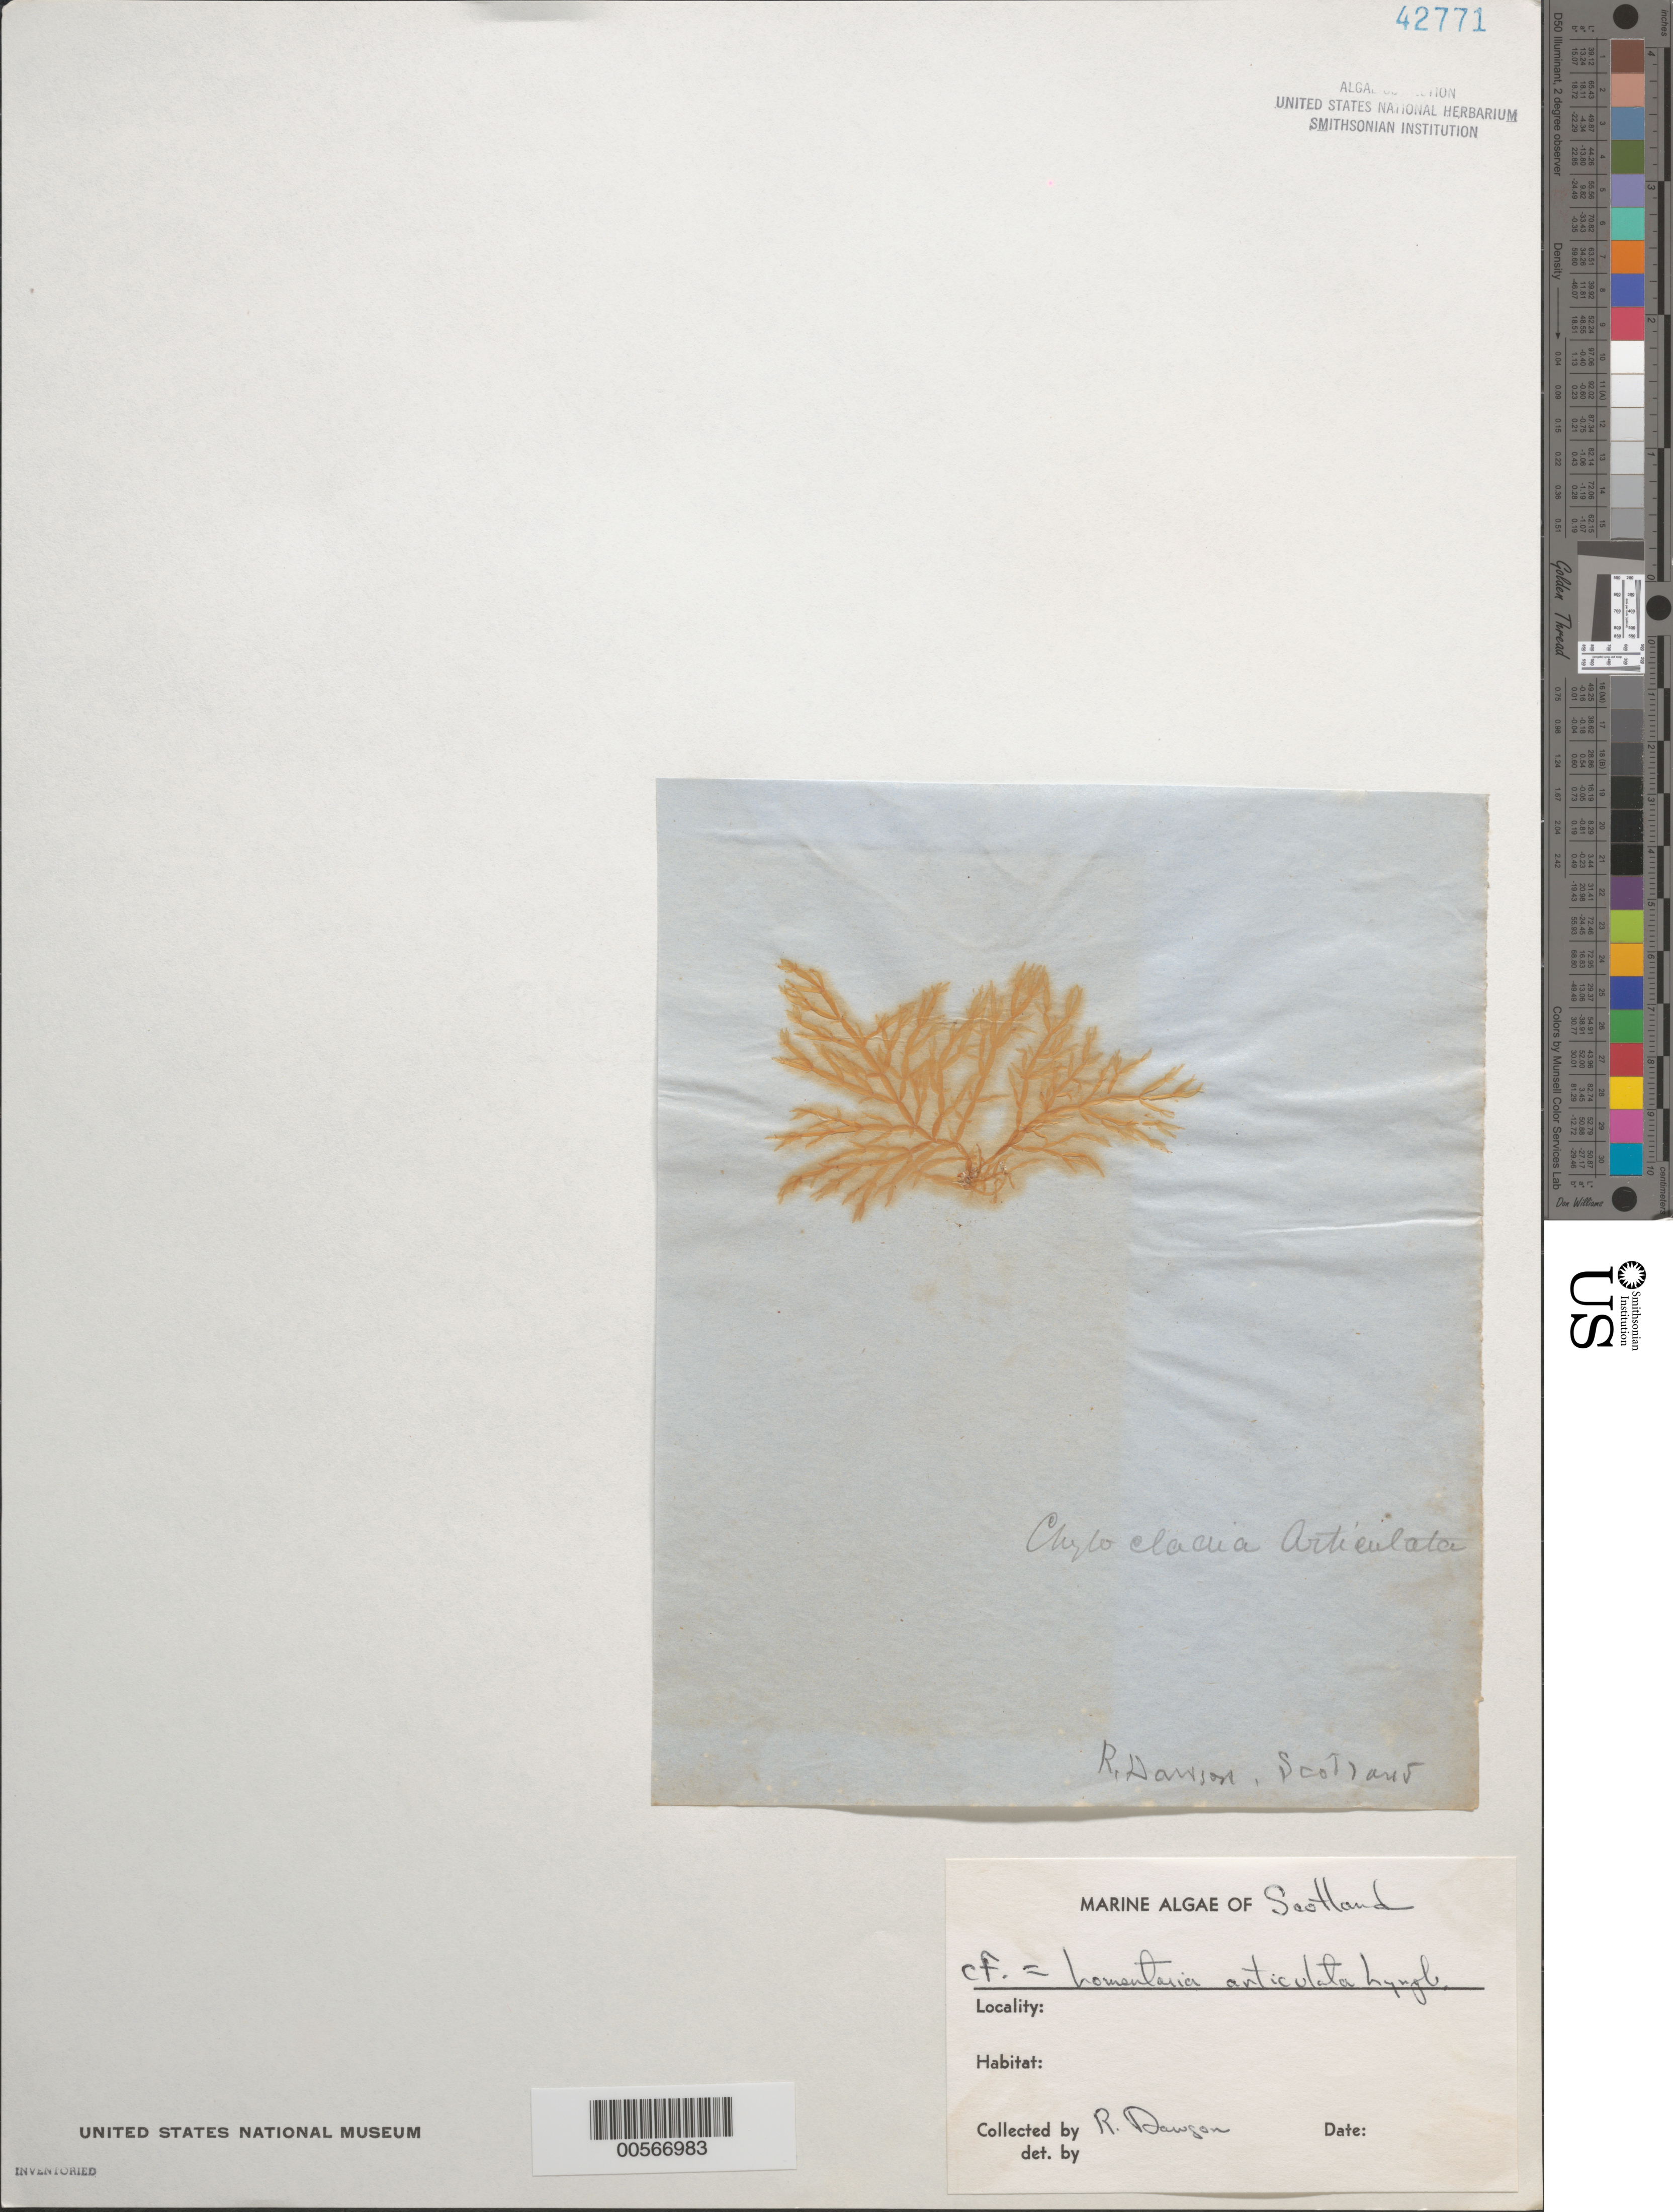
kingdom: Plantae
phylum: Rhodophyta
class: Florideophyceae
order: Rhodymeniales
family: Lomentariaceae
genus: Lomentaria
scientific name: Lomentaria articulata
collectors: R. Dawson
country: United Kingdom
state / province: Scotland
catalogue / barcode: US 42771